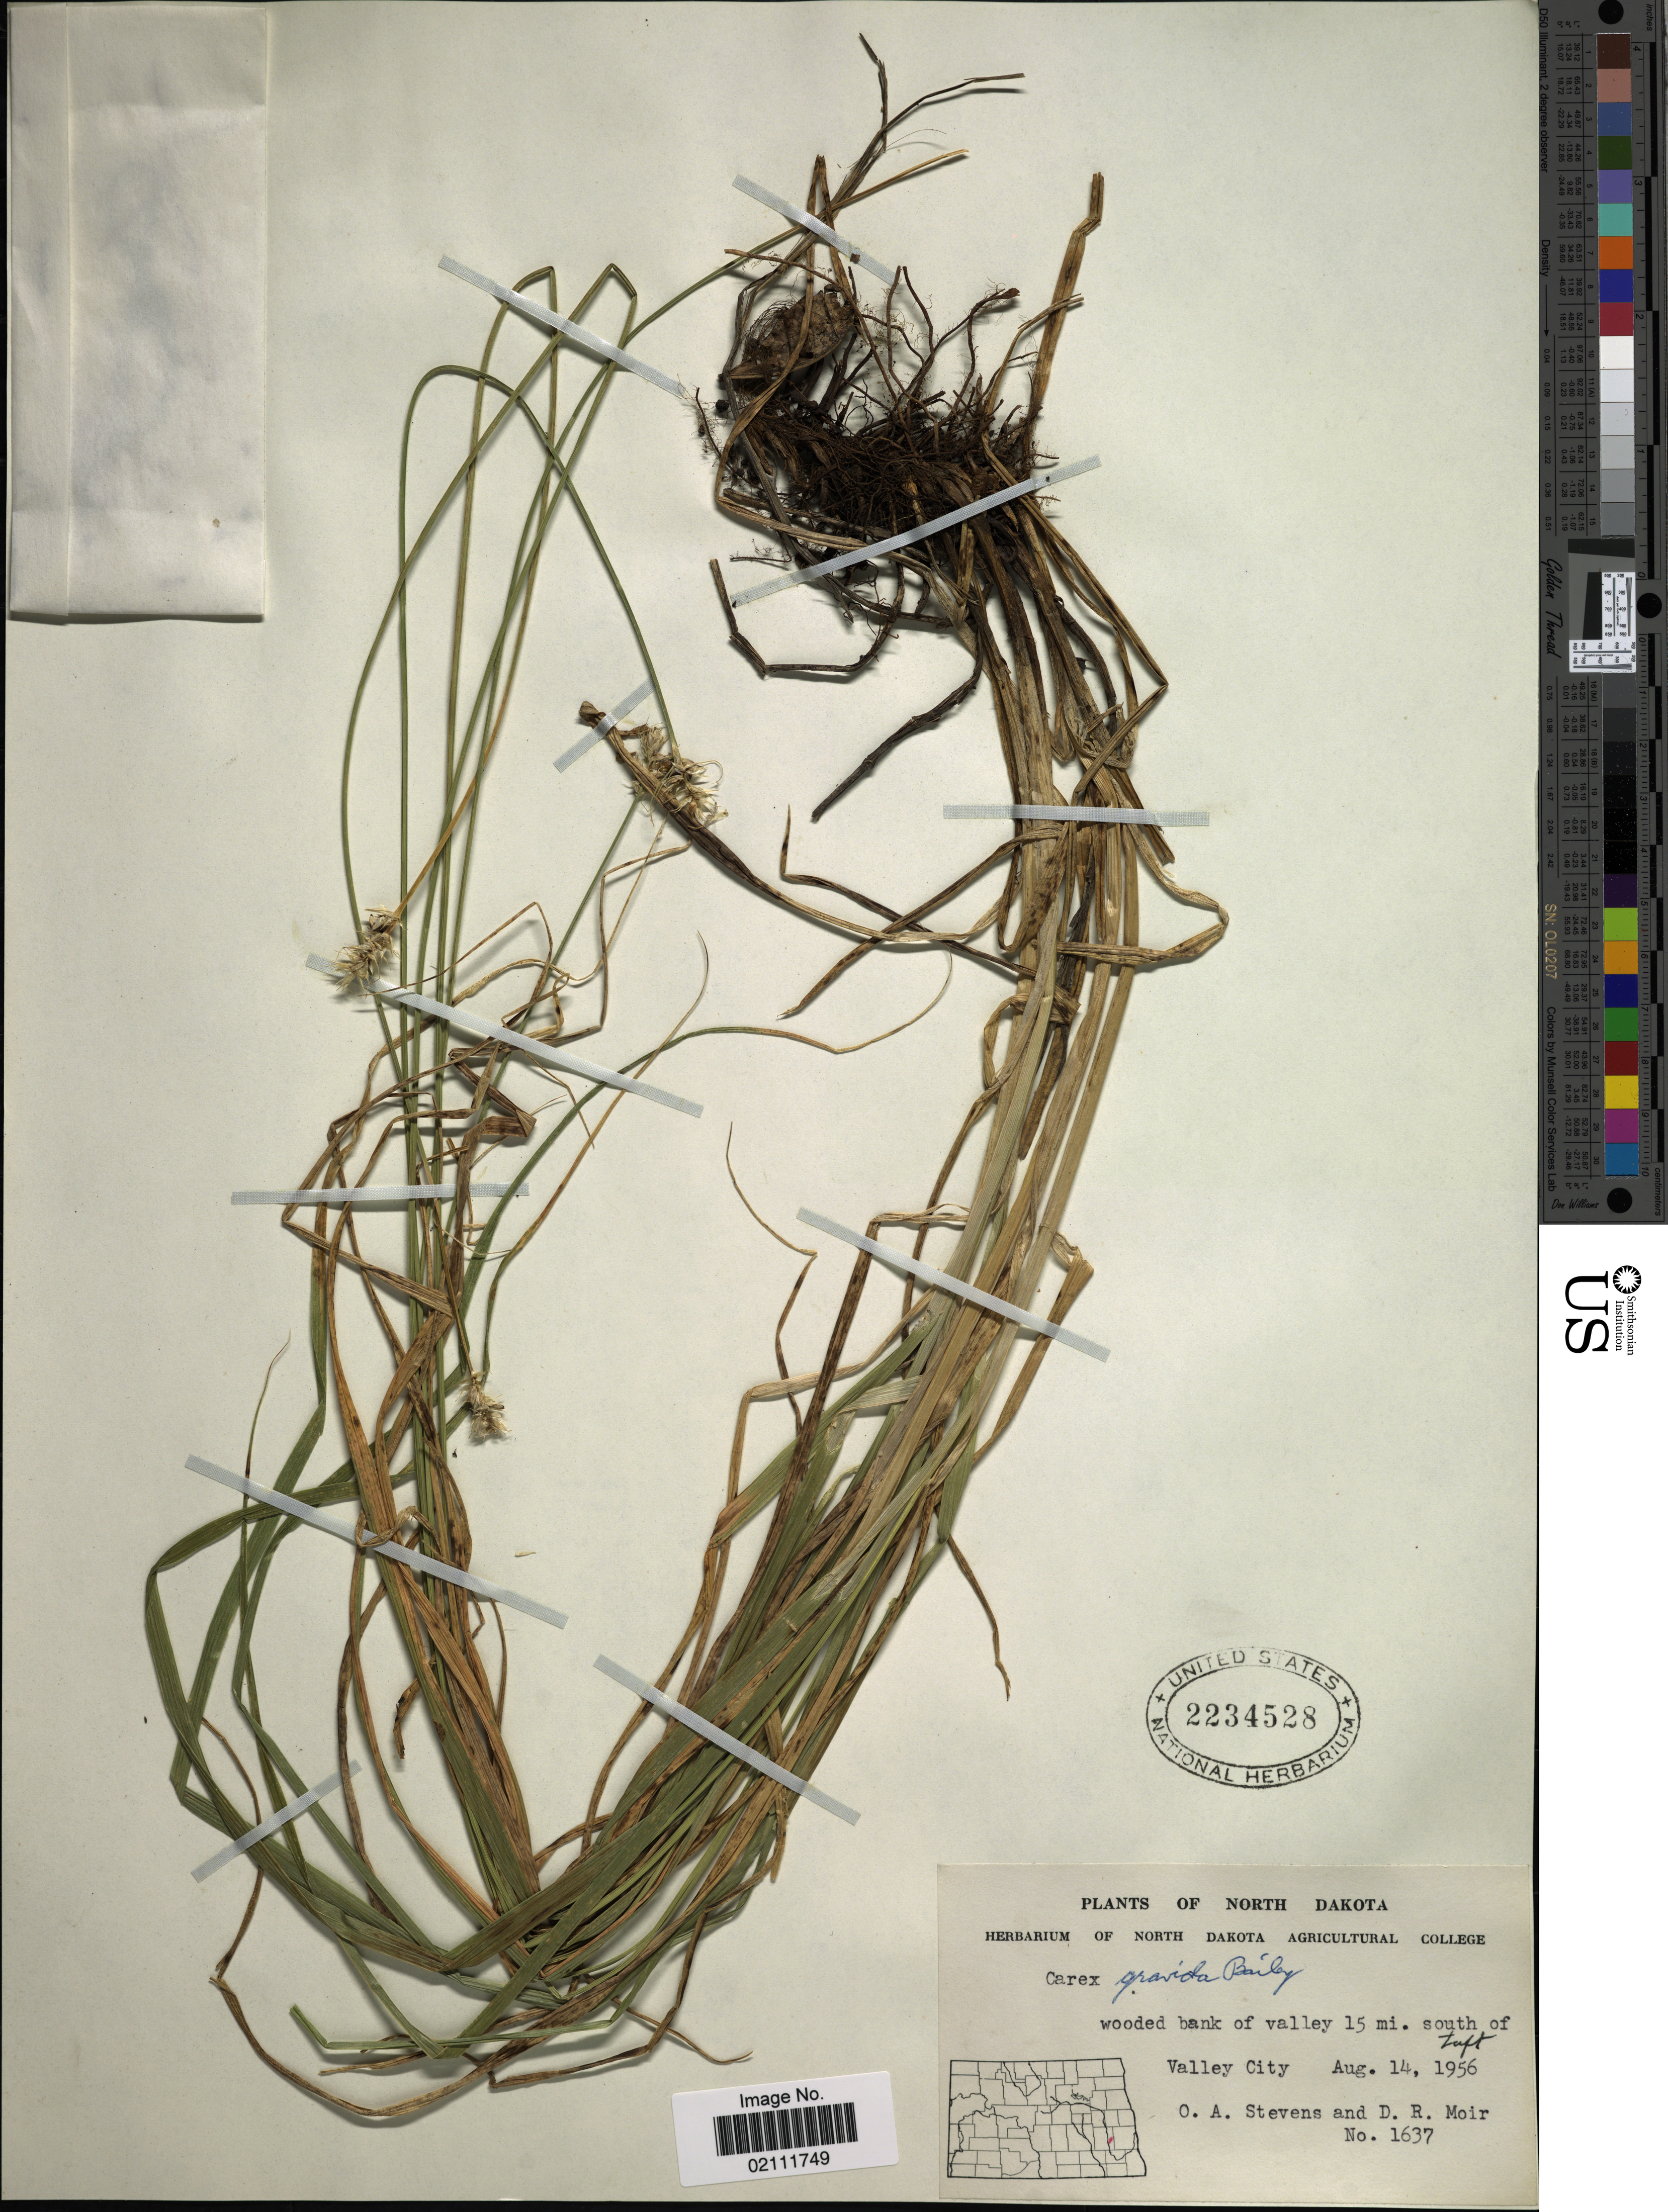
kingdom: Plantae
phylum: Tracheophyta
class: Liliopsida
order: Poales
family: Cyperaceae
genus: Carex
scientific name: Carex gravida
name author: L.H. Bailey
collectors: O. A. Stevens & D. Moir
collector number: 1637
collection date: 1956-08-14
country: United States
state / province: North Dakota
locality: Wooded bank of valley 15 mi. south of Valley City.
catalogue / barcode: US 2234528